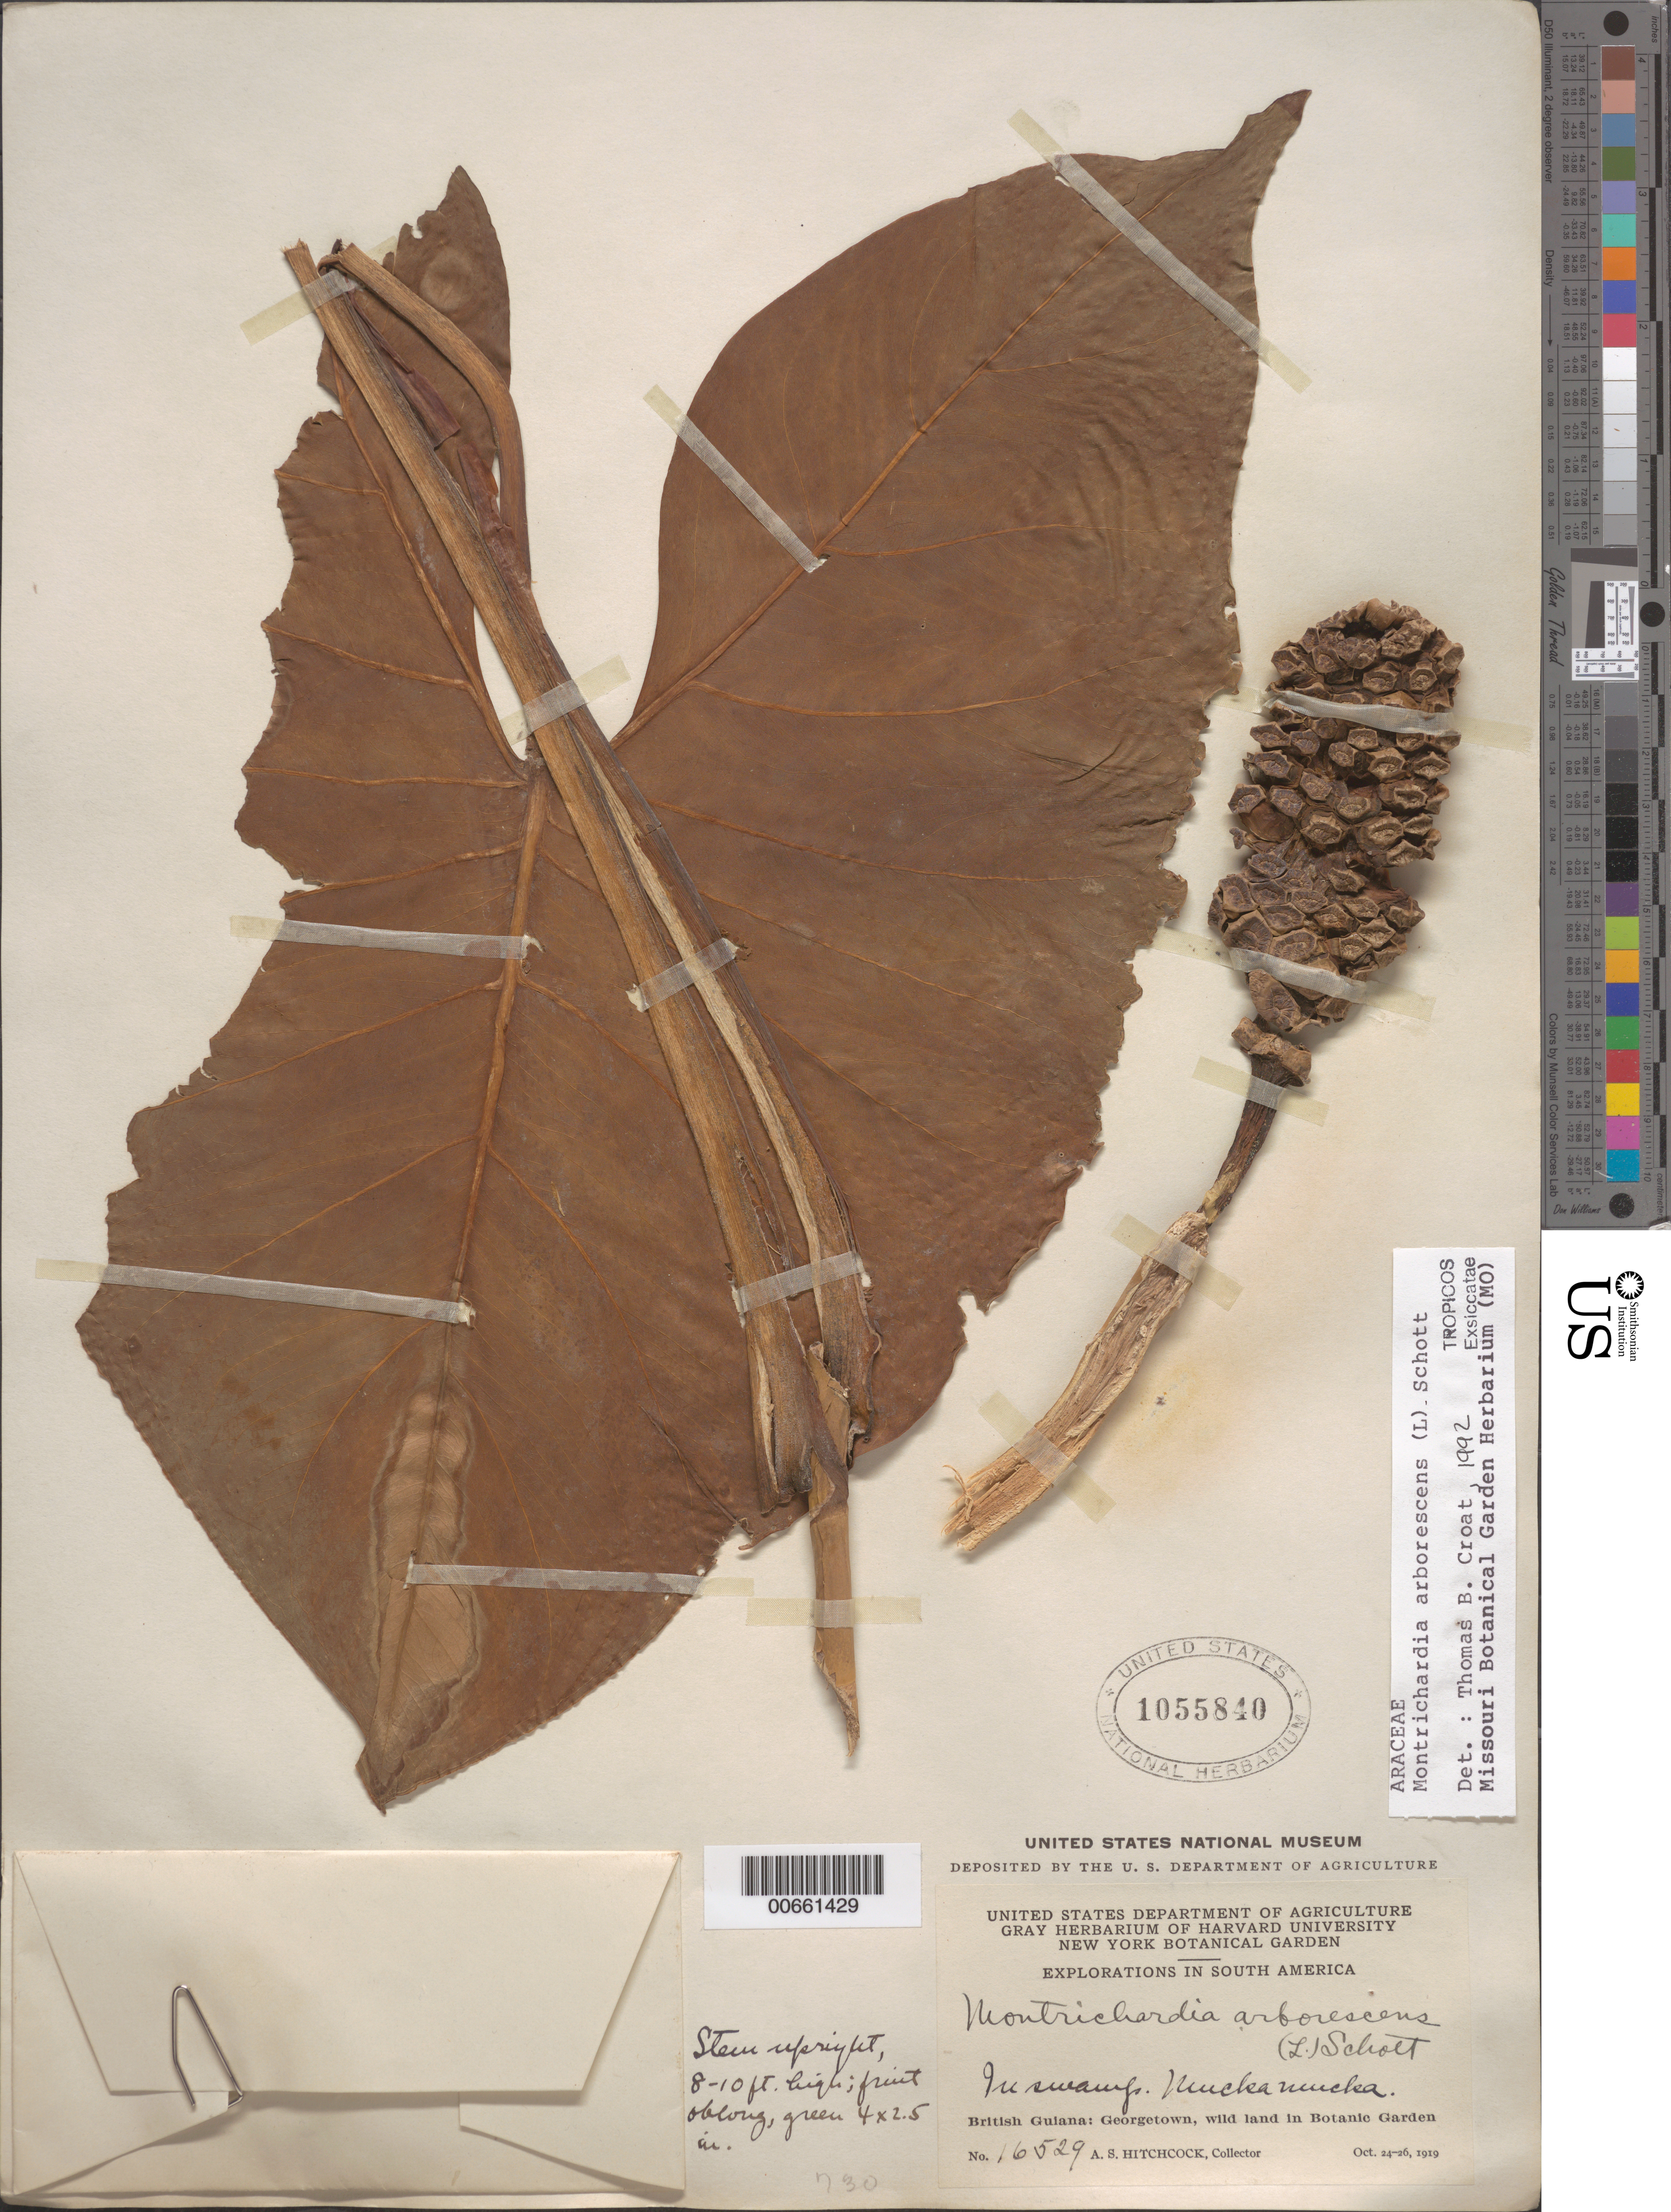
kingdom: Plantae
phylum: Tracheophyta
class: Liliopsida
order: Alismatales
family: Araceae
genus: Montrichardia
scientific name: Montrichardia arborescens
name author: (L.) Schott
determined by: Croat, Thomas B., Missouri Botanical Garden (MO)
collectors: A. S. Hitchcock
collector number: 16529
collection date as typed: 24-Oct-19 to 26-Oct-19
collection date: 1919-10-24/1919-10-26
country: Guyana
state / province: Demerara-Mahaica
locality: Georgetown, wild land in Botanic Garden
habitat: Swamp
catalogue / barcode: US 1055840